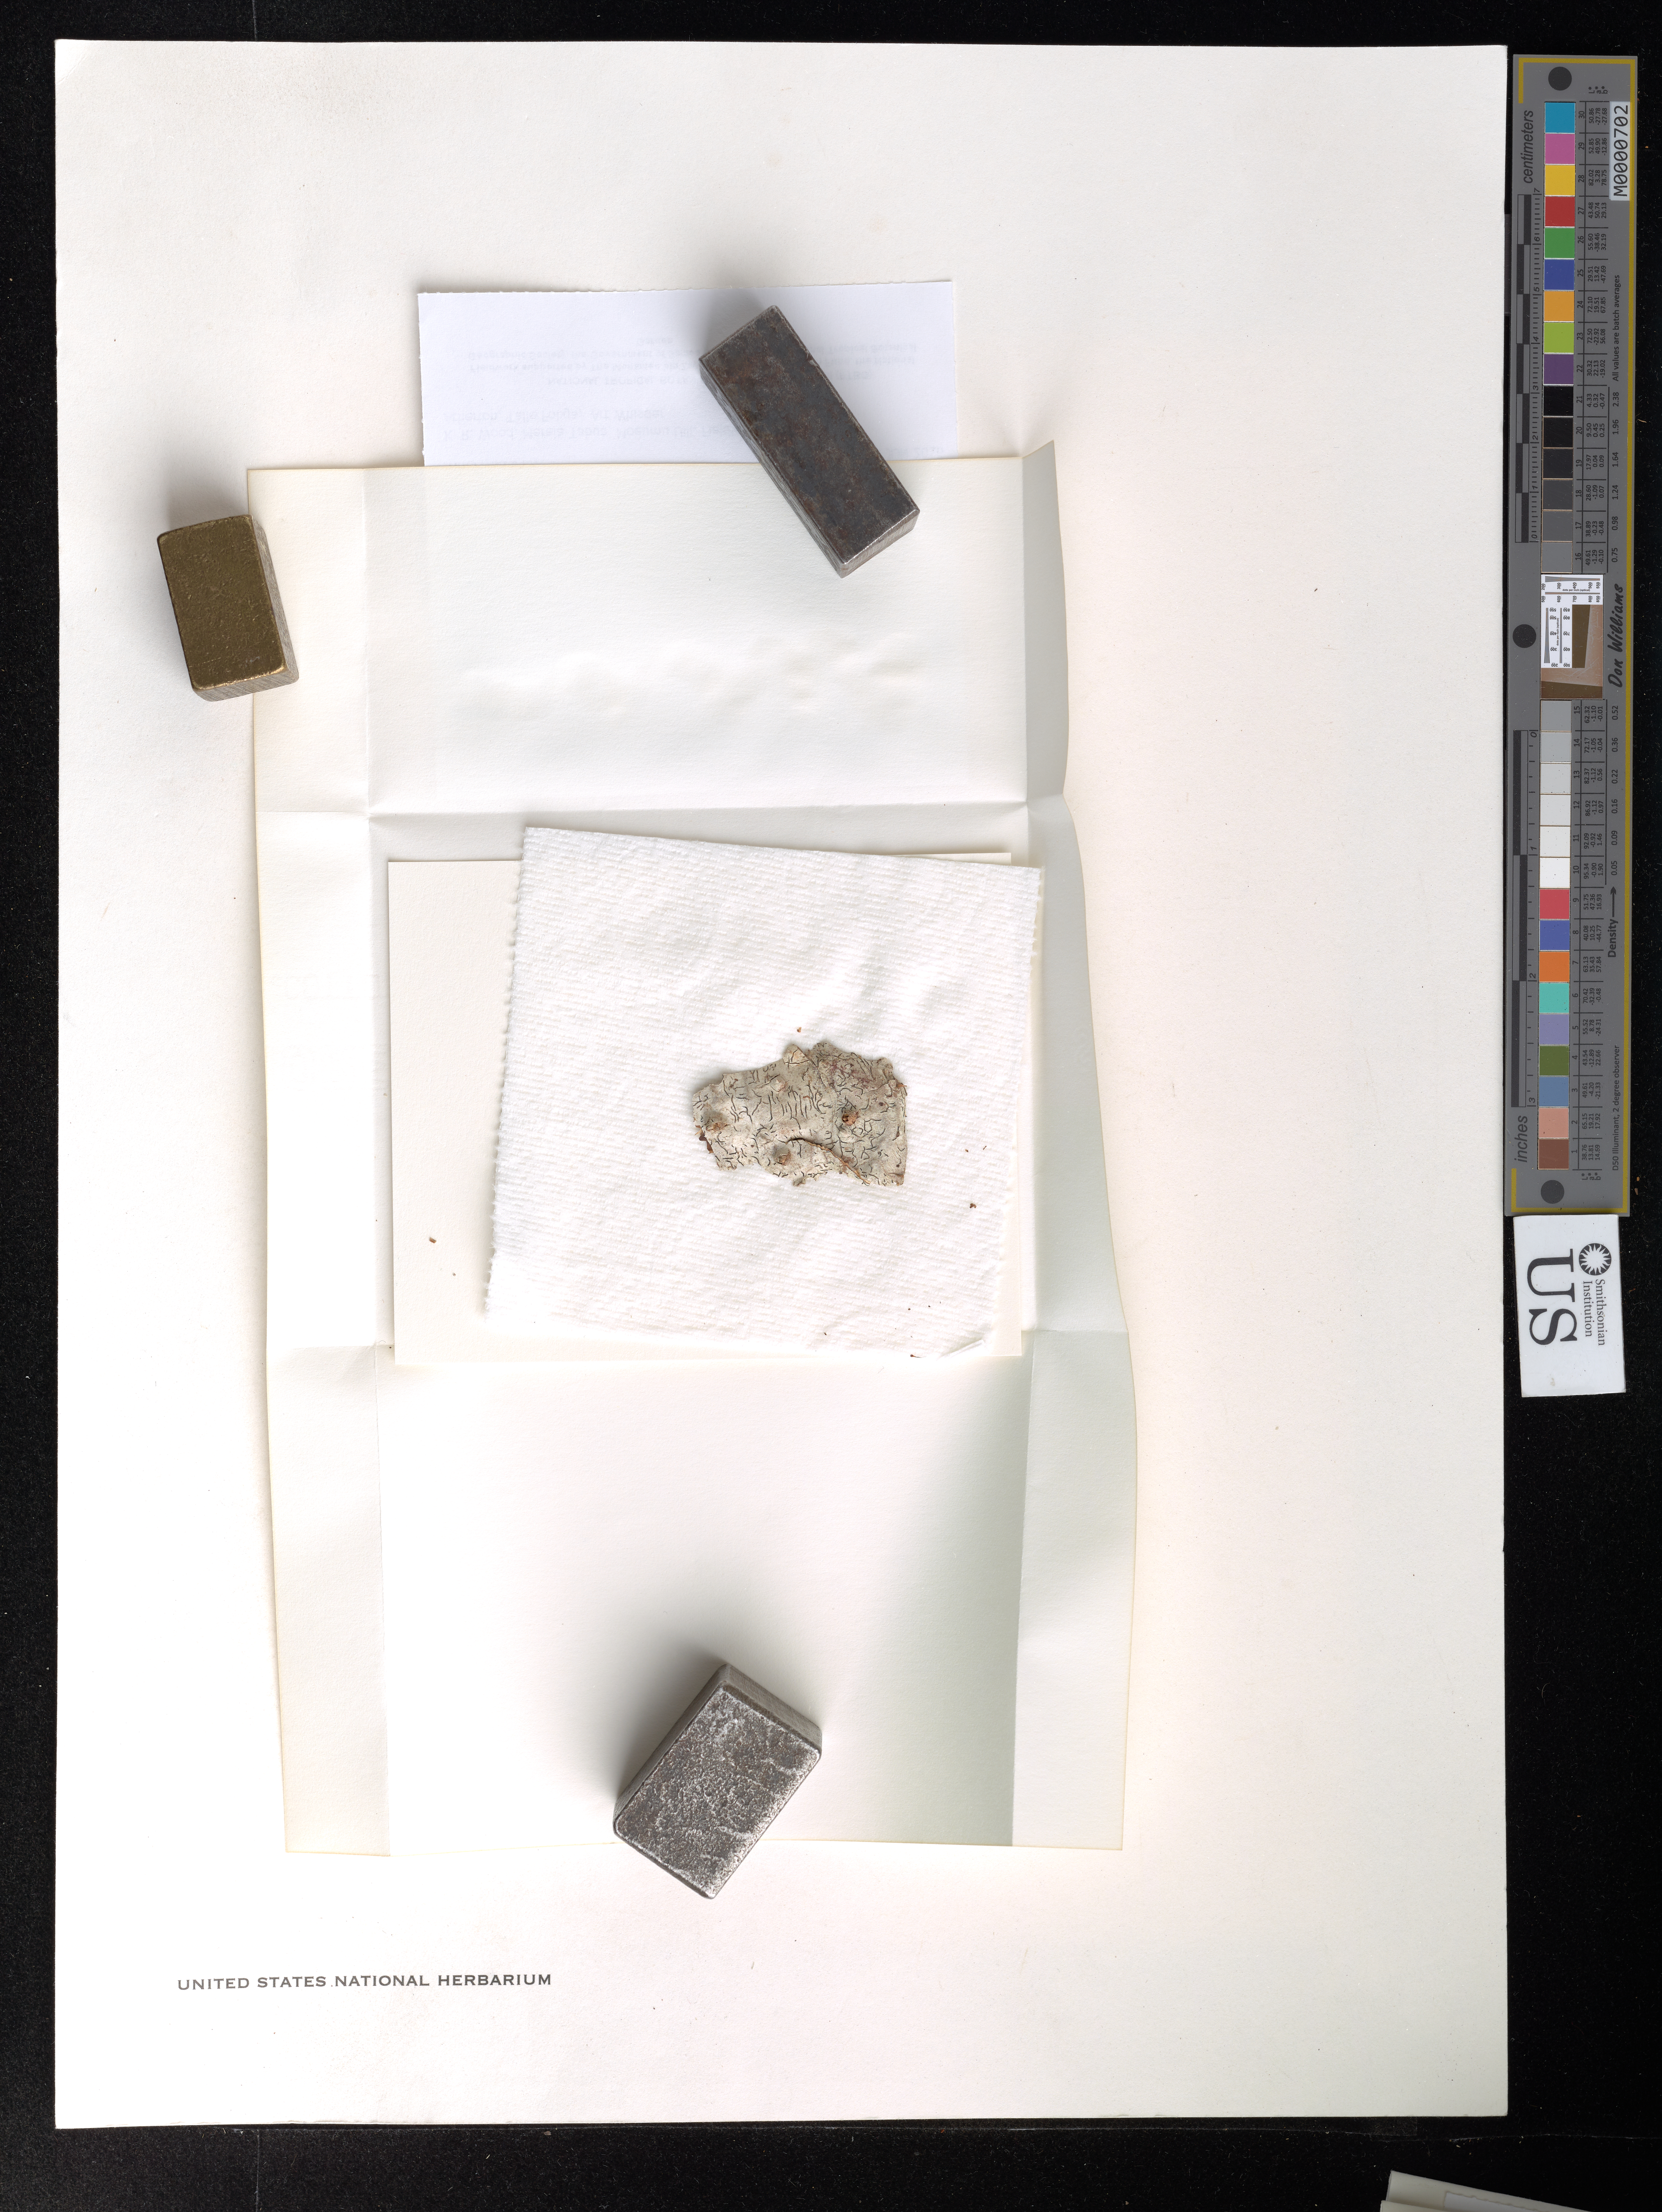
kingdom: Fungi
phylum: Ascomycota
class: Lecanoromycetes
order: Ostropales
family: Graphidaceae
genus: Graphis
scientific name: Graphis sp.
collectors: T. W. Flynn et al.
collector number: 8457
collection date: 2016-06-09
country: Samoa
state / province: Tuamasaga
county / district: Upolu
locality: Bottom of Sigaele Crater.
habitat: Disturbed montane forest w/ Clidemia, Medinilla, Fagraea, Gironniera, Freycinetia, Sspiranthes, Cyathea.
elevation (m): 785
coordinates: -13.901417, -171.870950